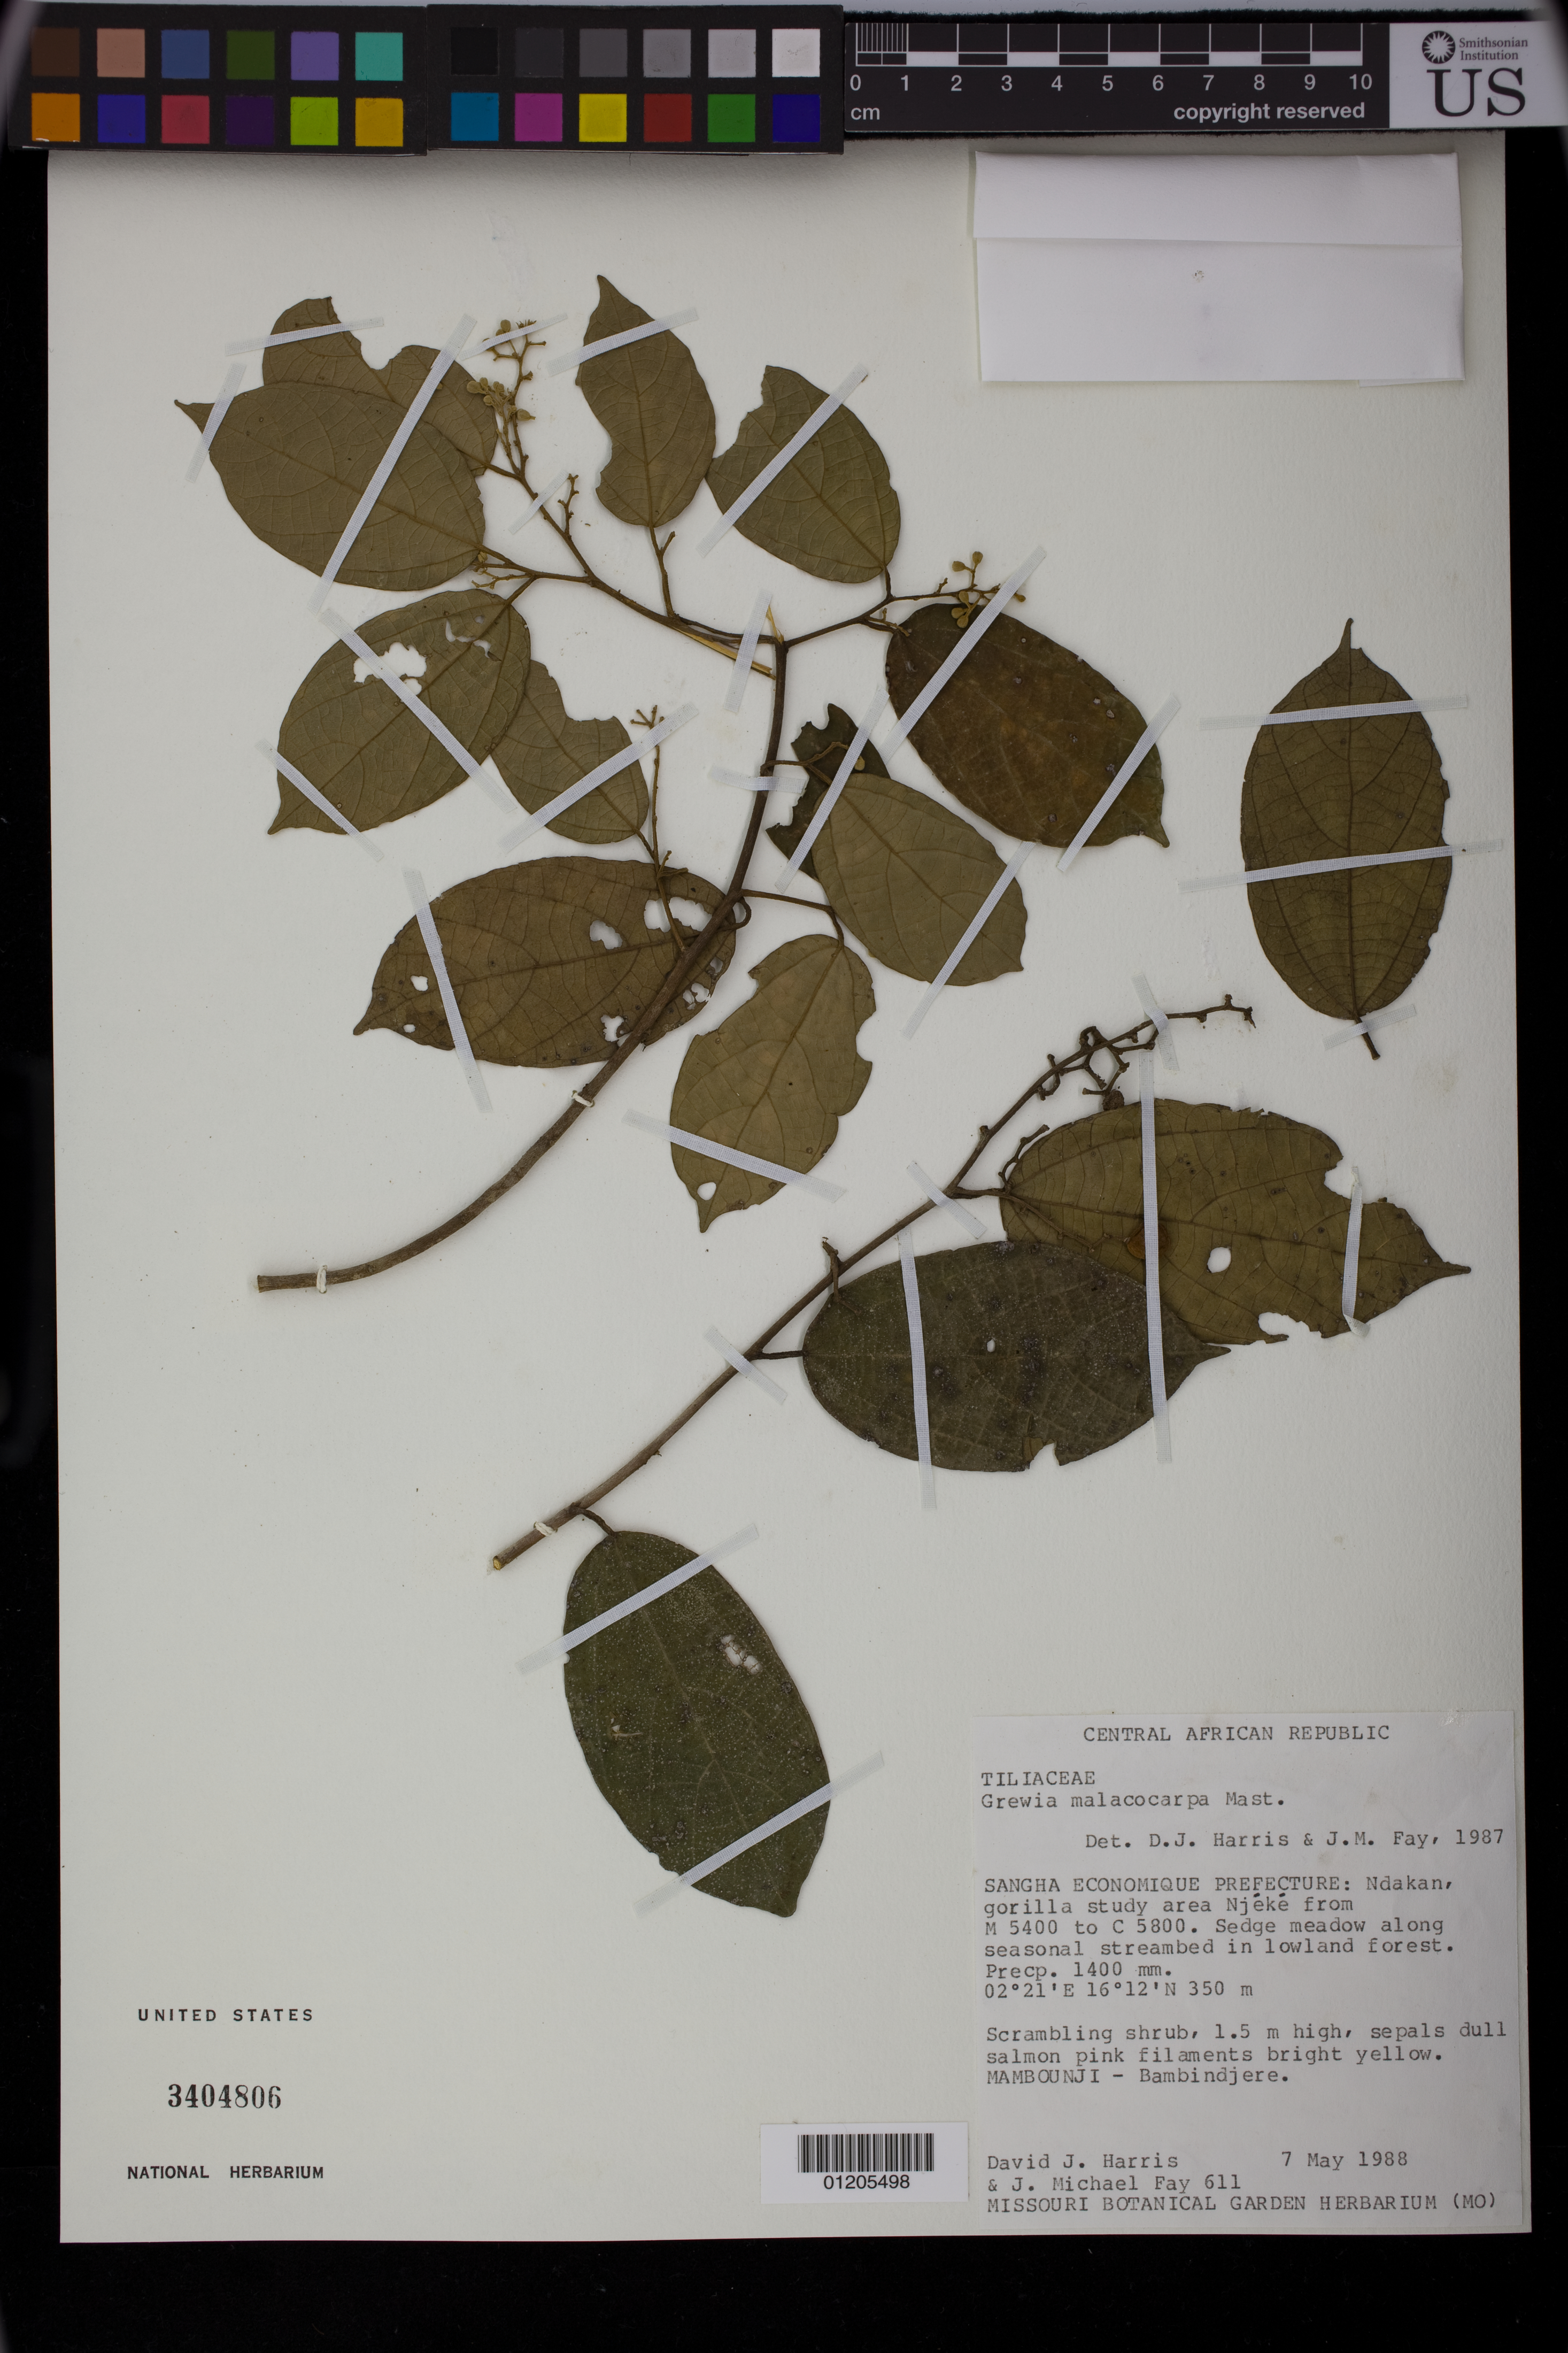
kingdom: Plantae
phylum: Tracheophyta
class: Magnoliopsida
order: Malvales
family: Malvaceae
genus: Microcos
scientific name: Microcos malacocarpa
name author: (Mast.) Burret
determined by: Dorr, L. J., (BOT), Smithsonian Institution - National Museum of Natural History (UNITED STATES)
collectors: D. J. Harris & J. M. Fay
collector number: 611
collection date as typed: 05 Jul 1988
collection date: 1988-07-05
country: Central African Republic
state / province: Sangha-Mbaéré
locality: Sangha Economique Prefecture: Ndakan, gorilla study area Njeke from M5400 to C5800. Sedge meadow along seasonal streambed in lowland forest.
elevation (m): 350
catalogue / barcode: US 3404806